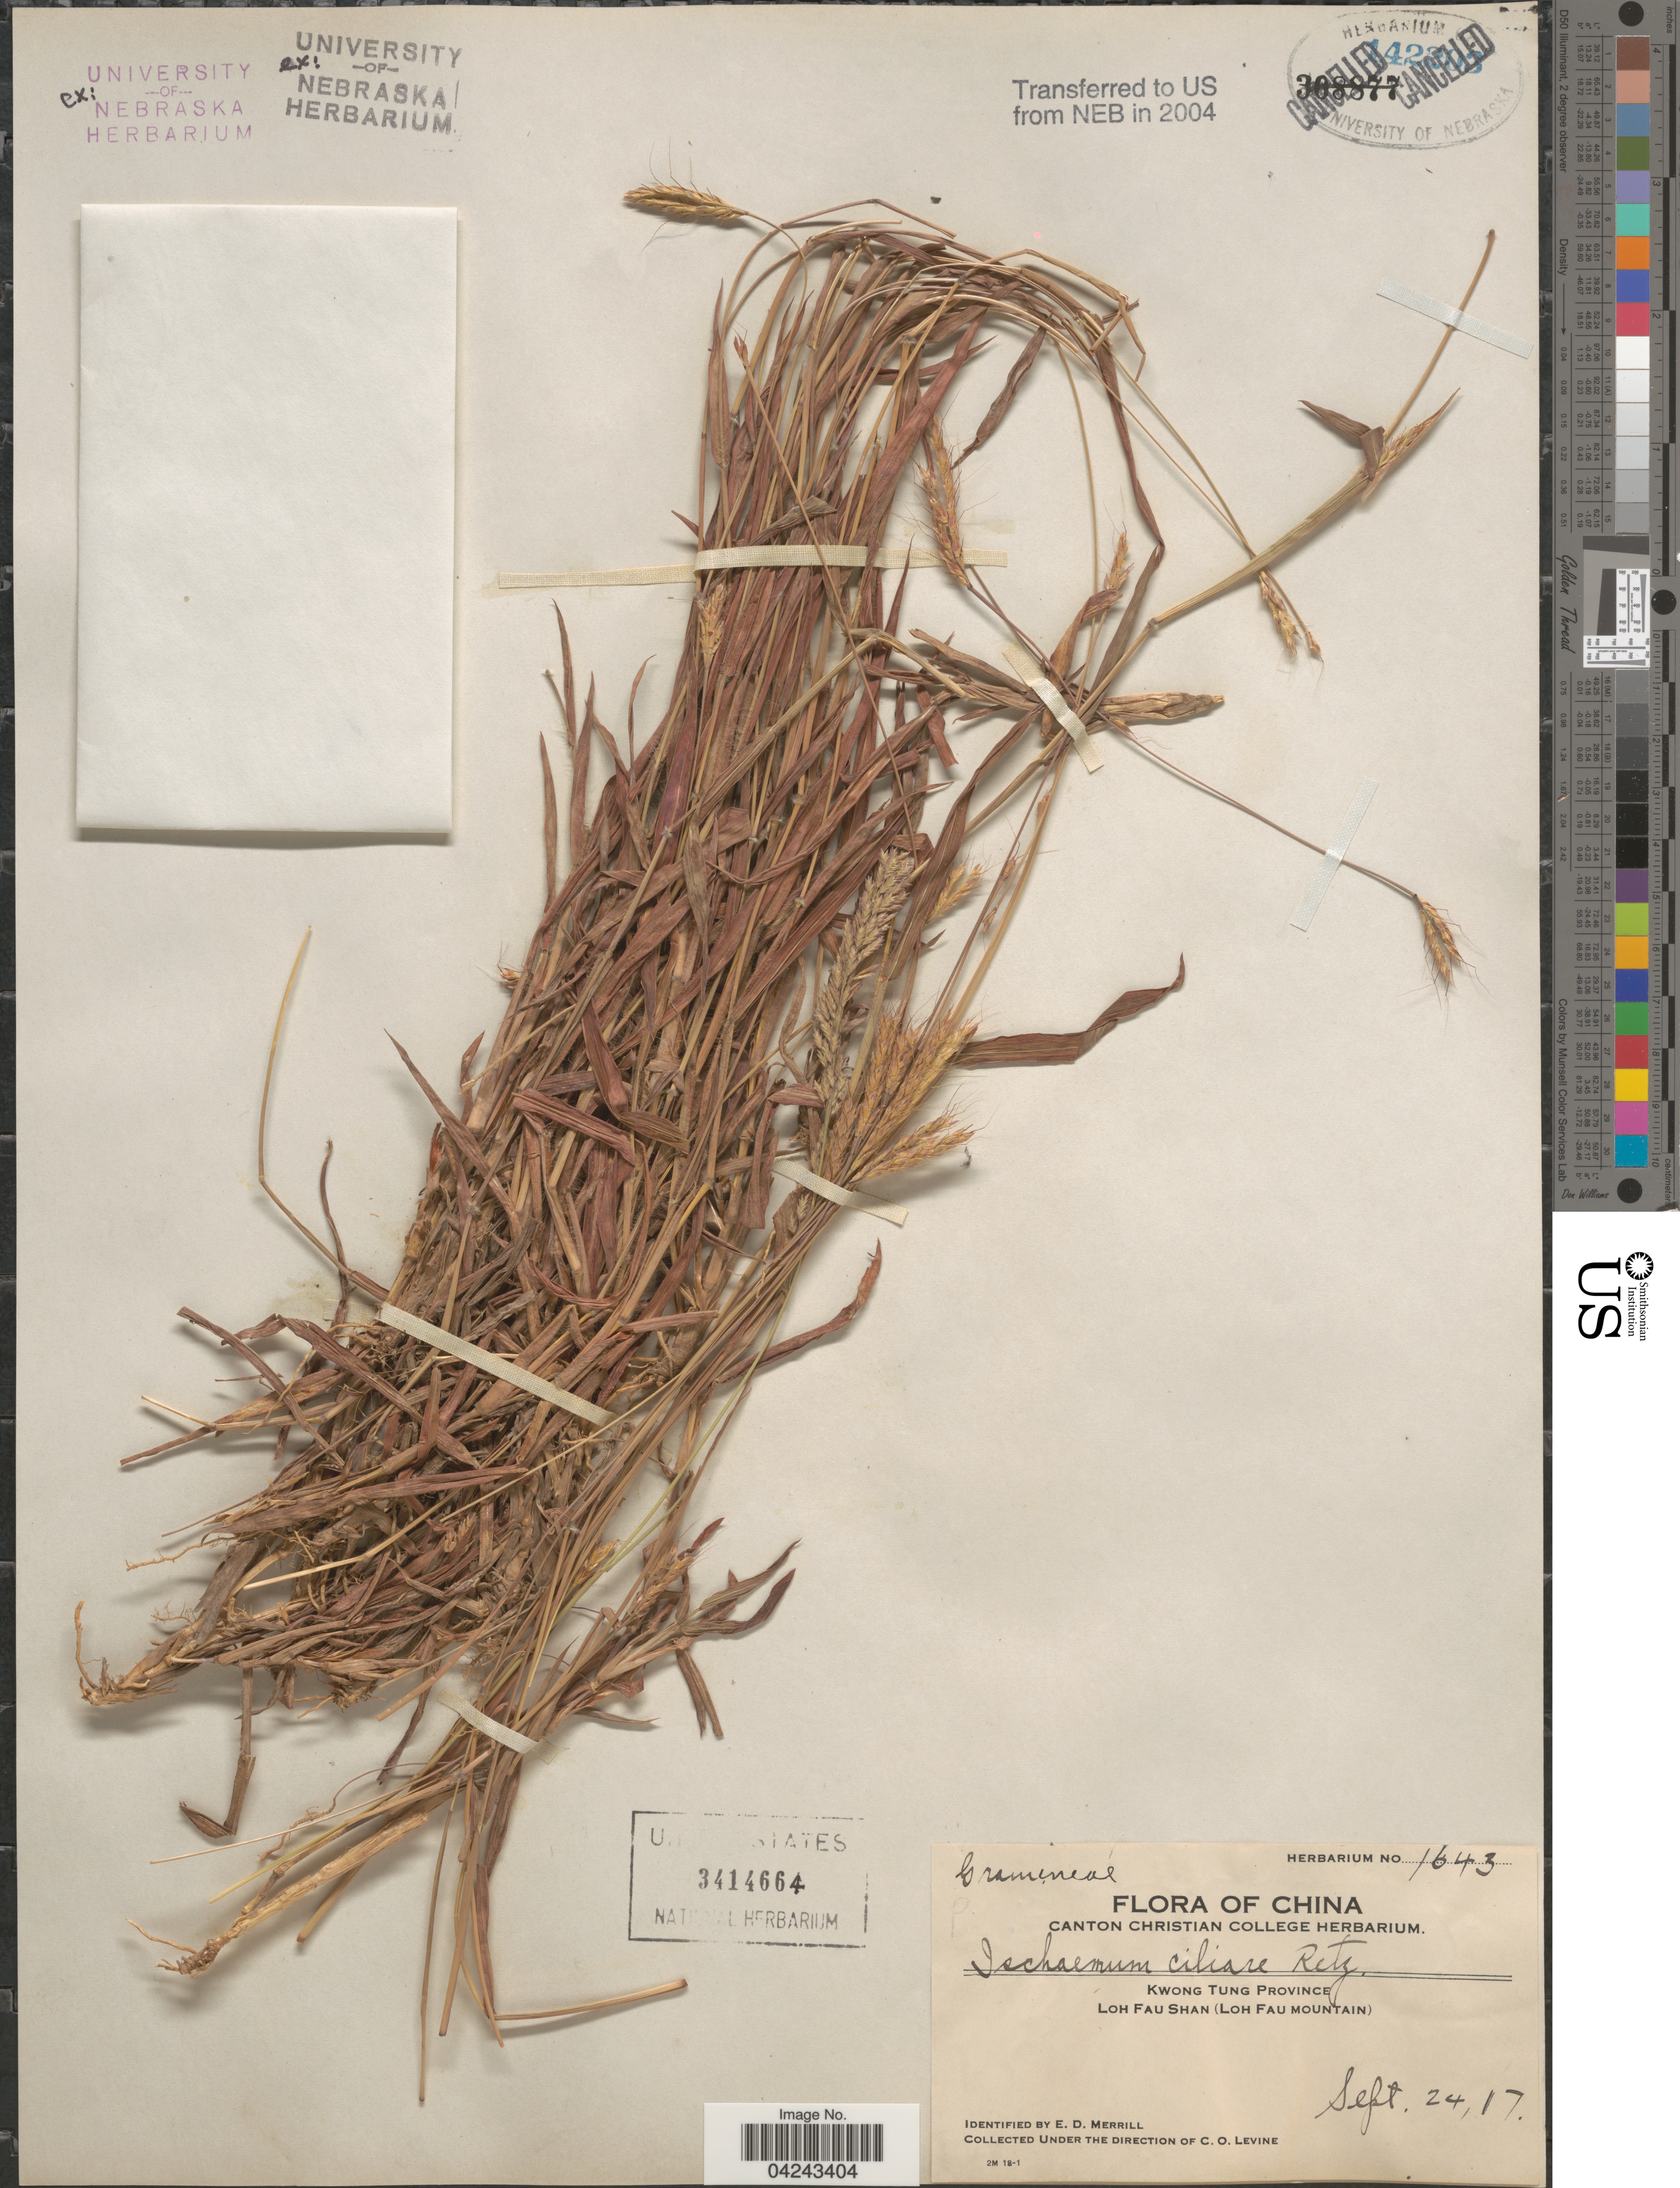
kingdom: Plantae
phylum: Tracheophyta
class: Liliopsida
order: Poales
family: Poaceae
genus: Ischaemum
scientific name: Ischaemum ciliare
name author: Retz.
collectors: C. O. Levine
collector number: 1643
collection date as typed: Transcribed d/m/y: 24/9/17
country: China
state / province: Guangdong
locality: Kwong Tung Province. Loh Fau Shan (Loh Fau Mountain).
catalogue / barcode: US 3414664